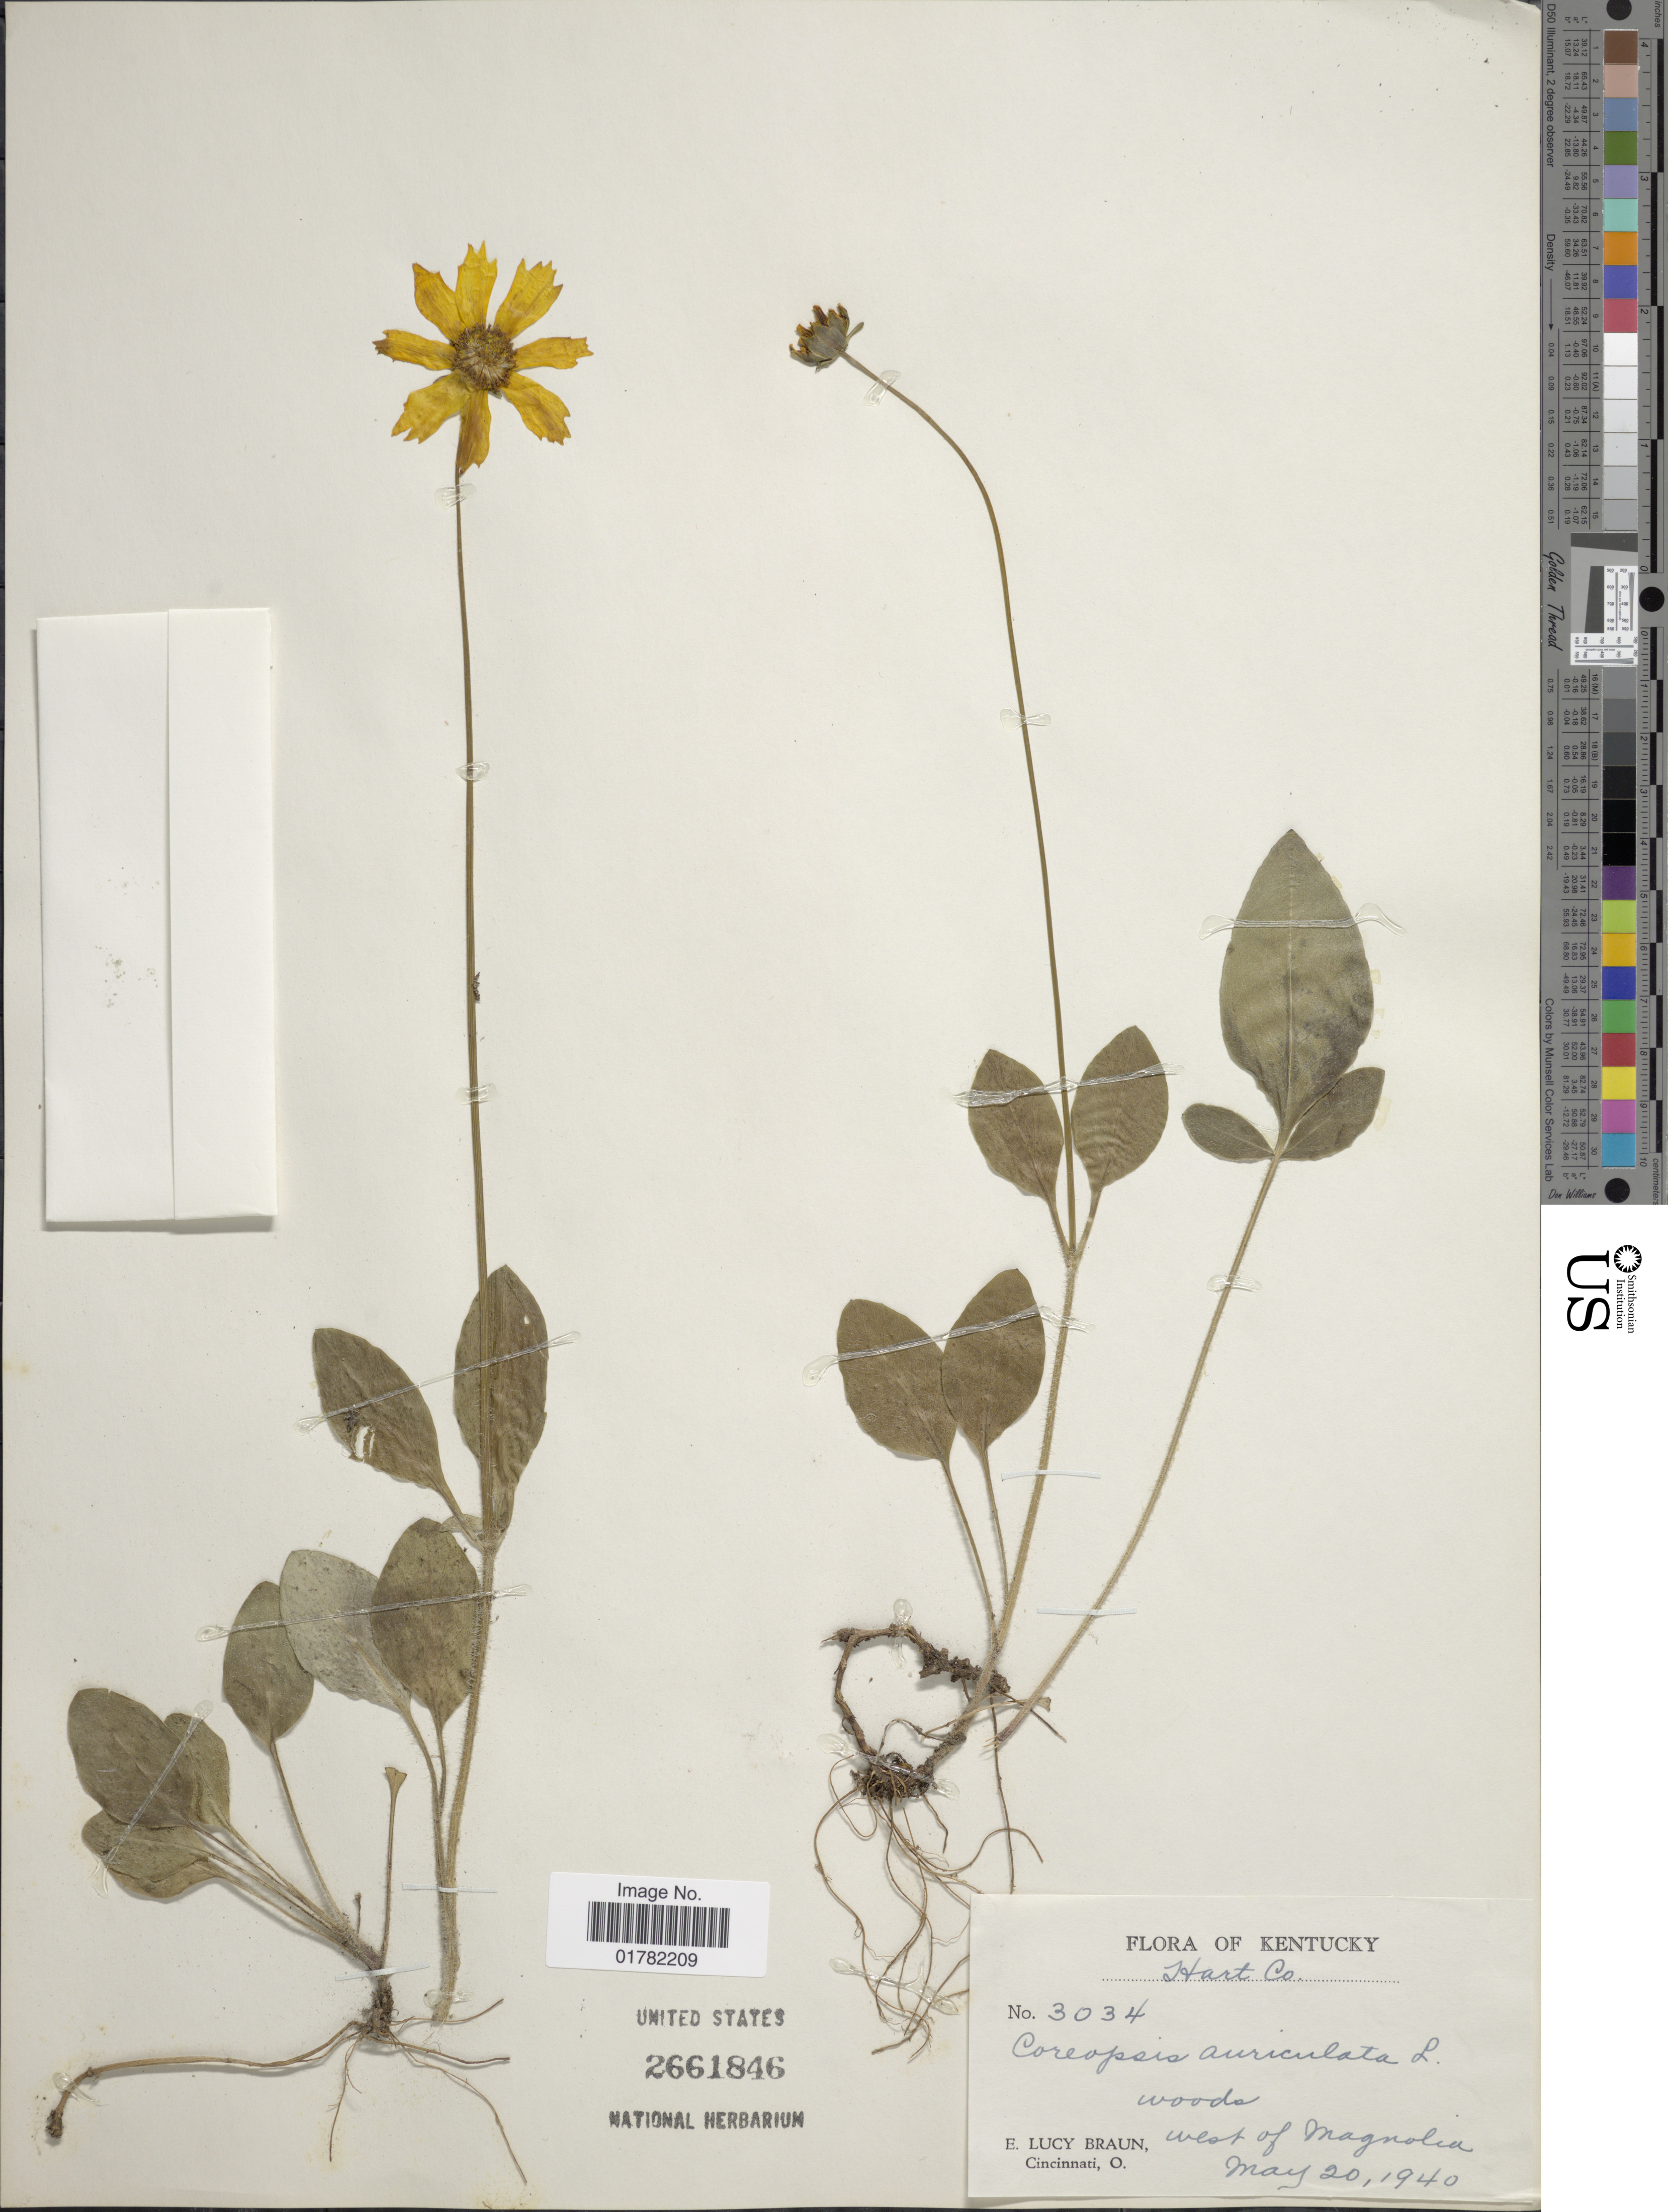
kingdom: Plantae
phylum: Tracheophyta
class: Magnoliopsida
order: Asterales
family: Asteraceae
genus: Coreopsis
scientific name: Coreopsis auriculata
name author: L.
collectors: E. L. Braun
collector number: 3034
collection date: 1940-05-20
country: United States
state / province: Kentucky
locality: Hart Co, Woods, West of Magnolia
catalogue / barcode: US 2661846